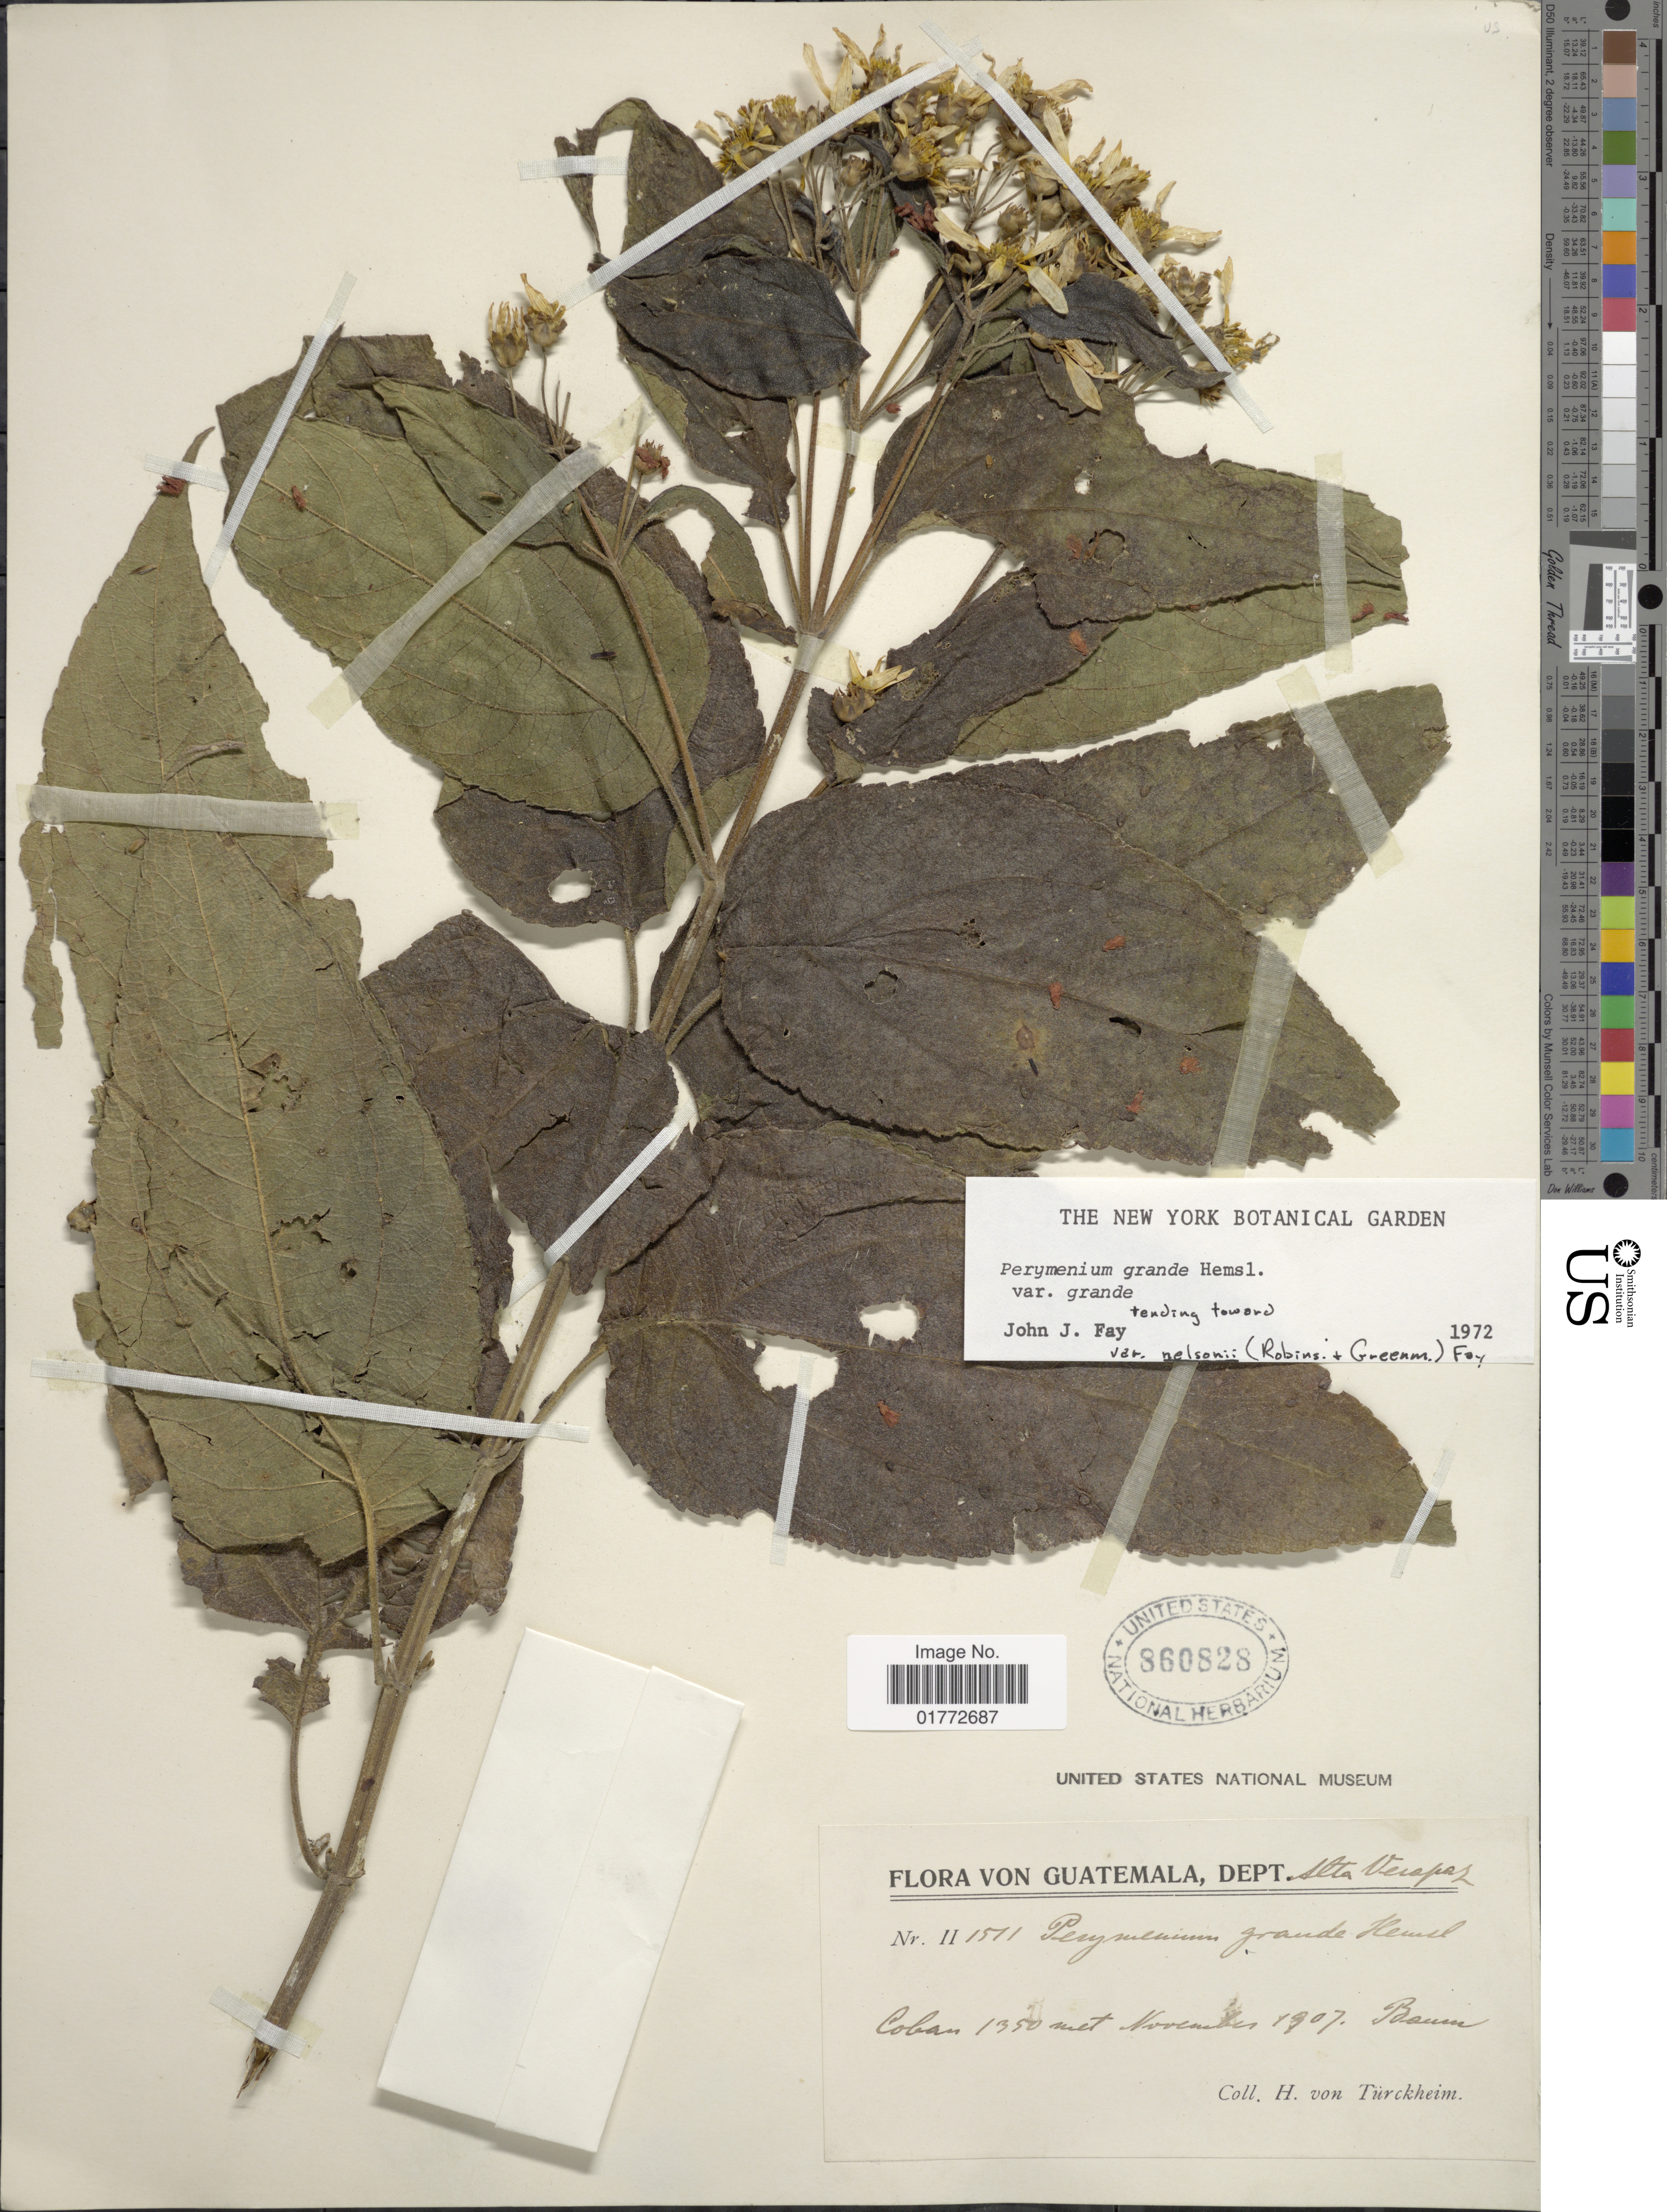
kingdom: Plantae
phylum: Tracheophyta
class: Magnoliopsida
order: Asterales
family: Asteraceae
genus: Perymenium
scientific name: Perymenium grande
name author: Hemsl.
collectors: H. von Türckheim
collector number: II1511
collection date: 1907-11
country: Guatemala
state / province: Alta Verapaz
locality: Cobán, baum [tree]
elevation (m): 1350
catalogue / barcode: US 860828